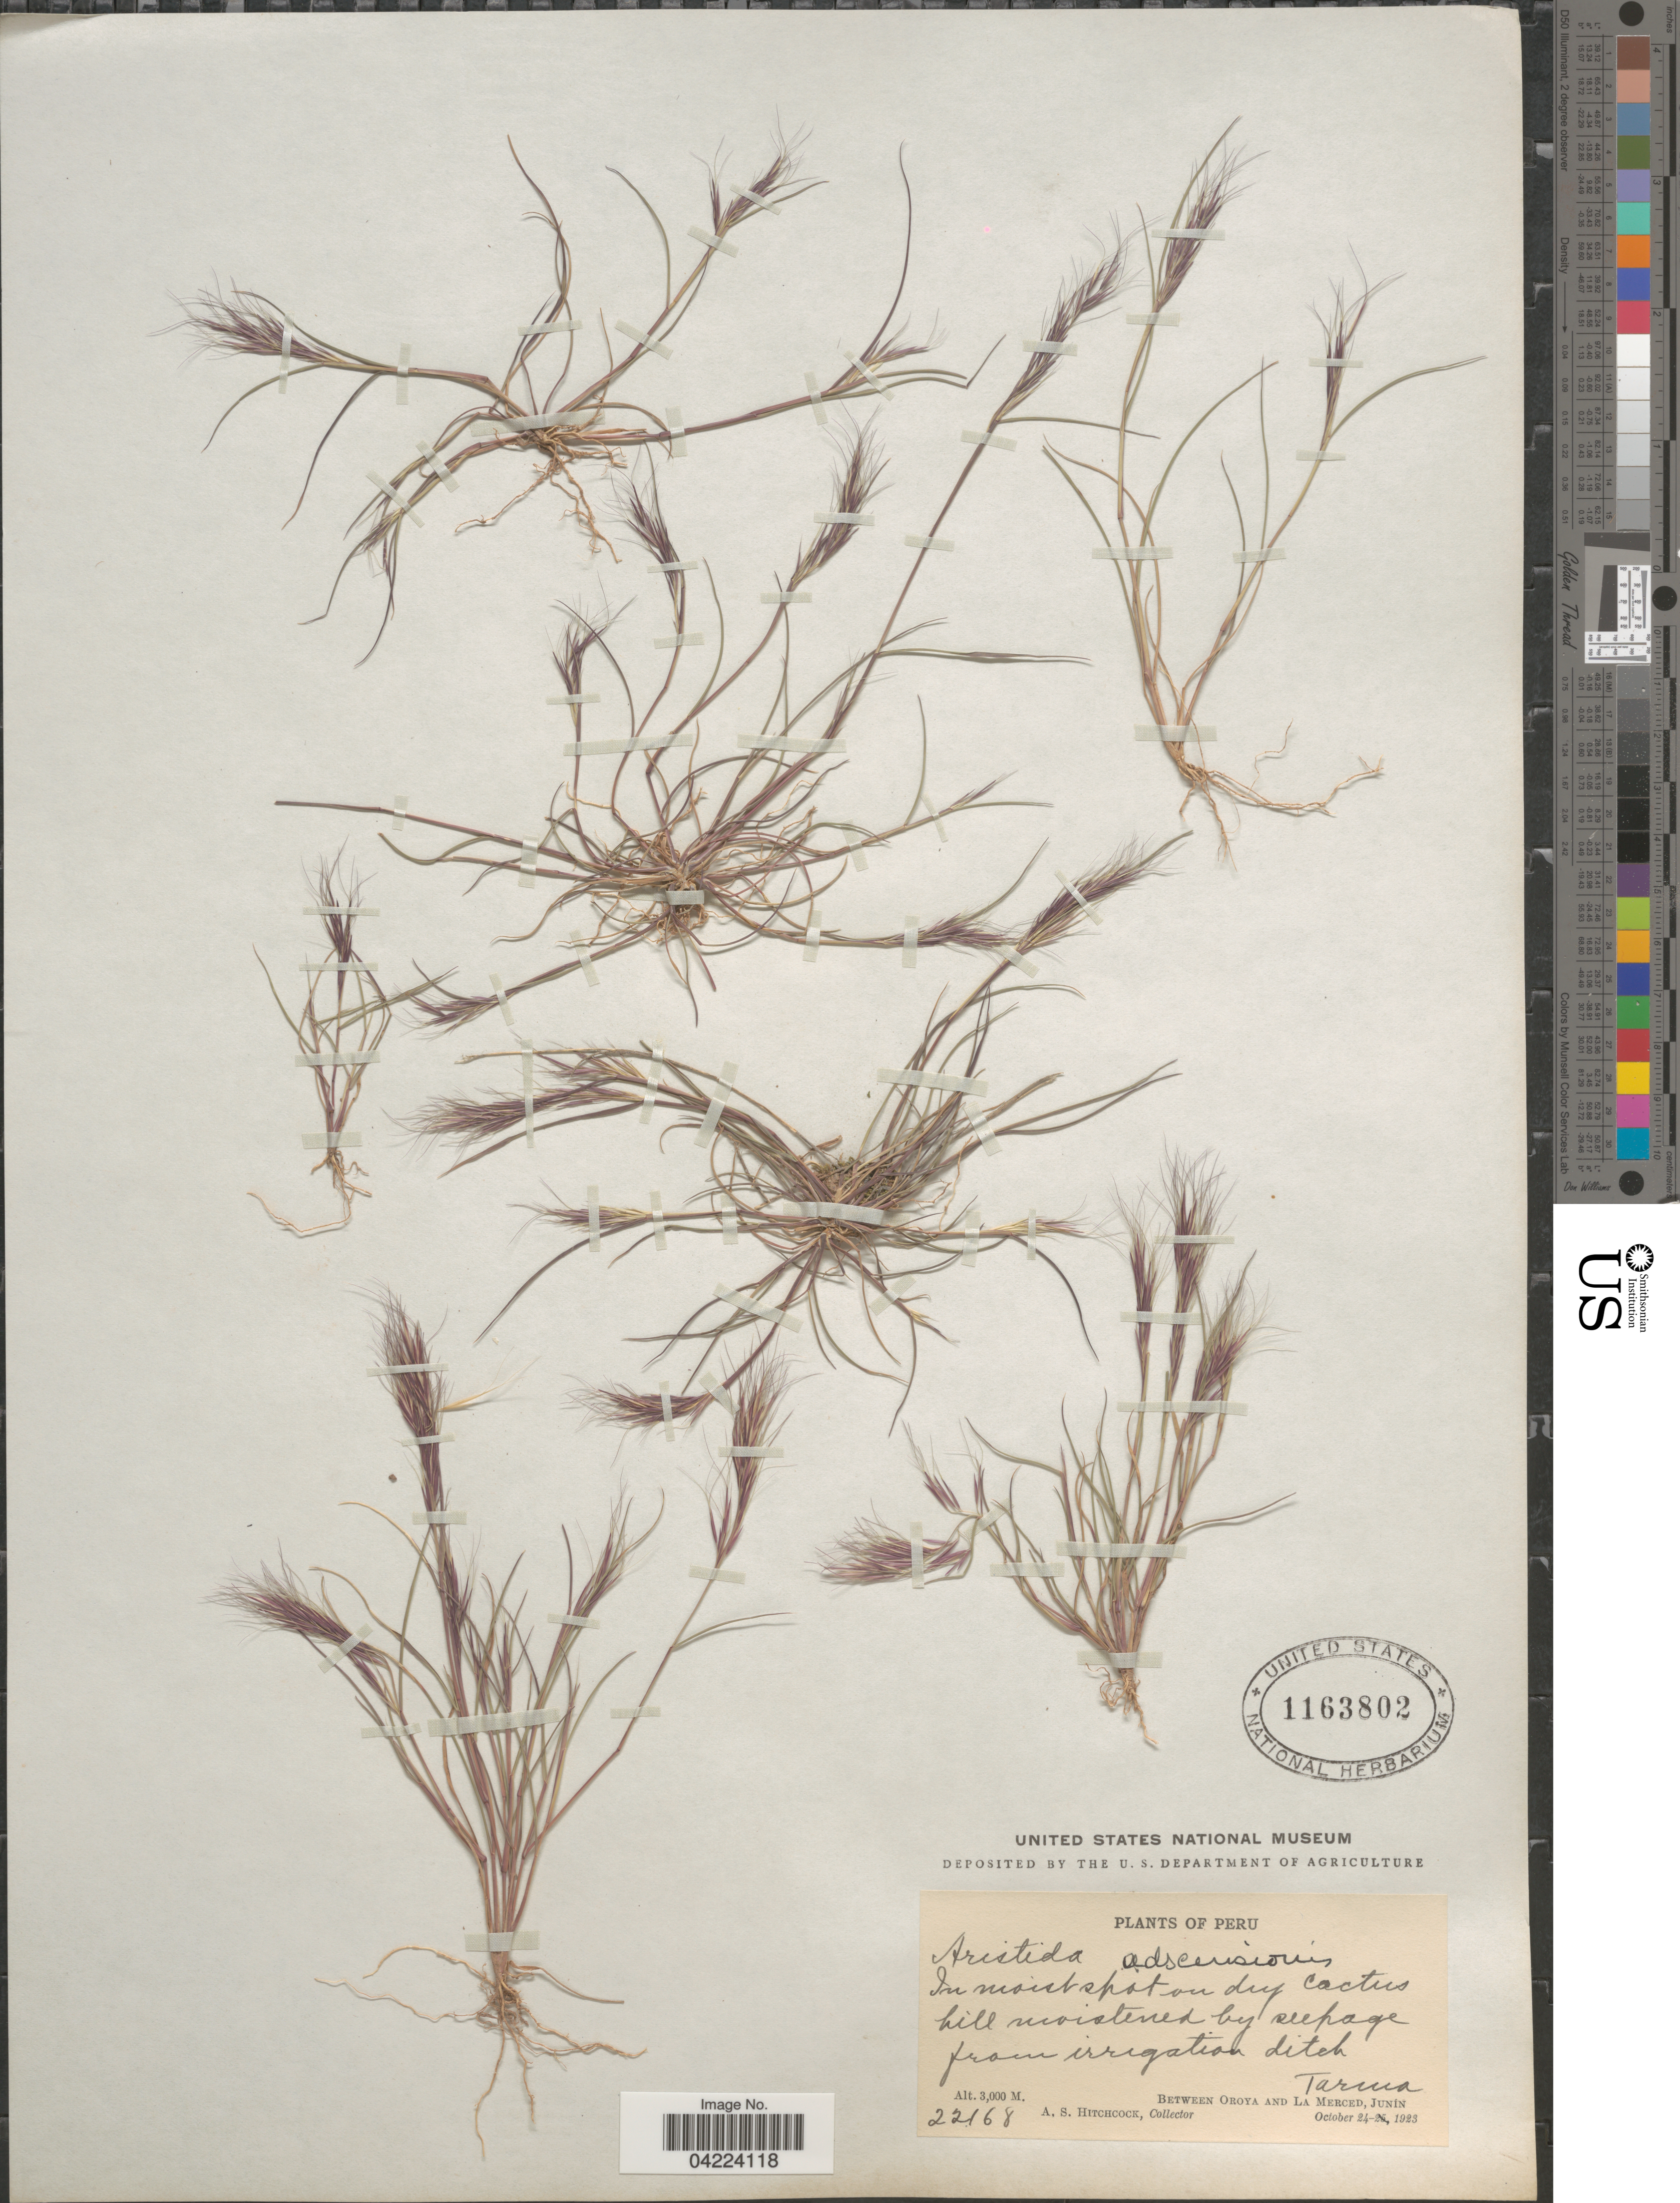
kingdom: Plantae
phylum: Tracheophyta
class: Liliopsida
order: Poales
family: Poaceae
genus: Aristida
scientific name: Aristida adscensionis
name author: L.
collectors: A. S. Hitchcock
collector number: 22168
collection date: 1923-10-24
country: Peru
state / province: Junín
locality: Tarma. Between Oroya and La Merced.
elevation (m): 3000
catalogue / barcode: US 1163802